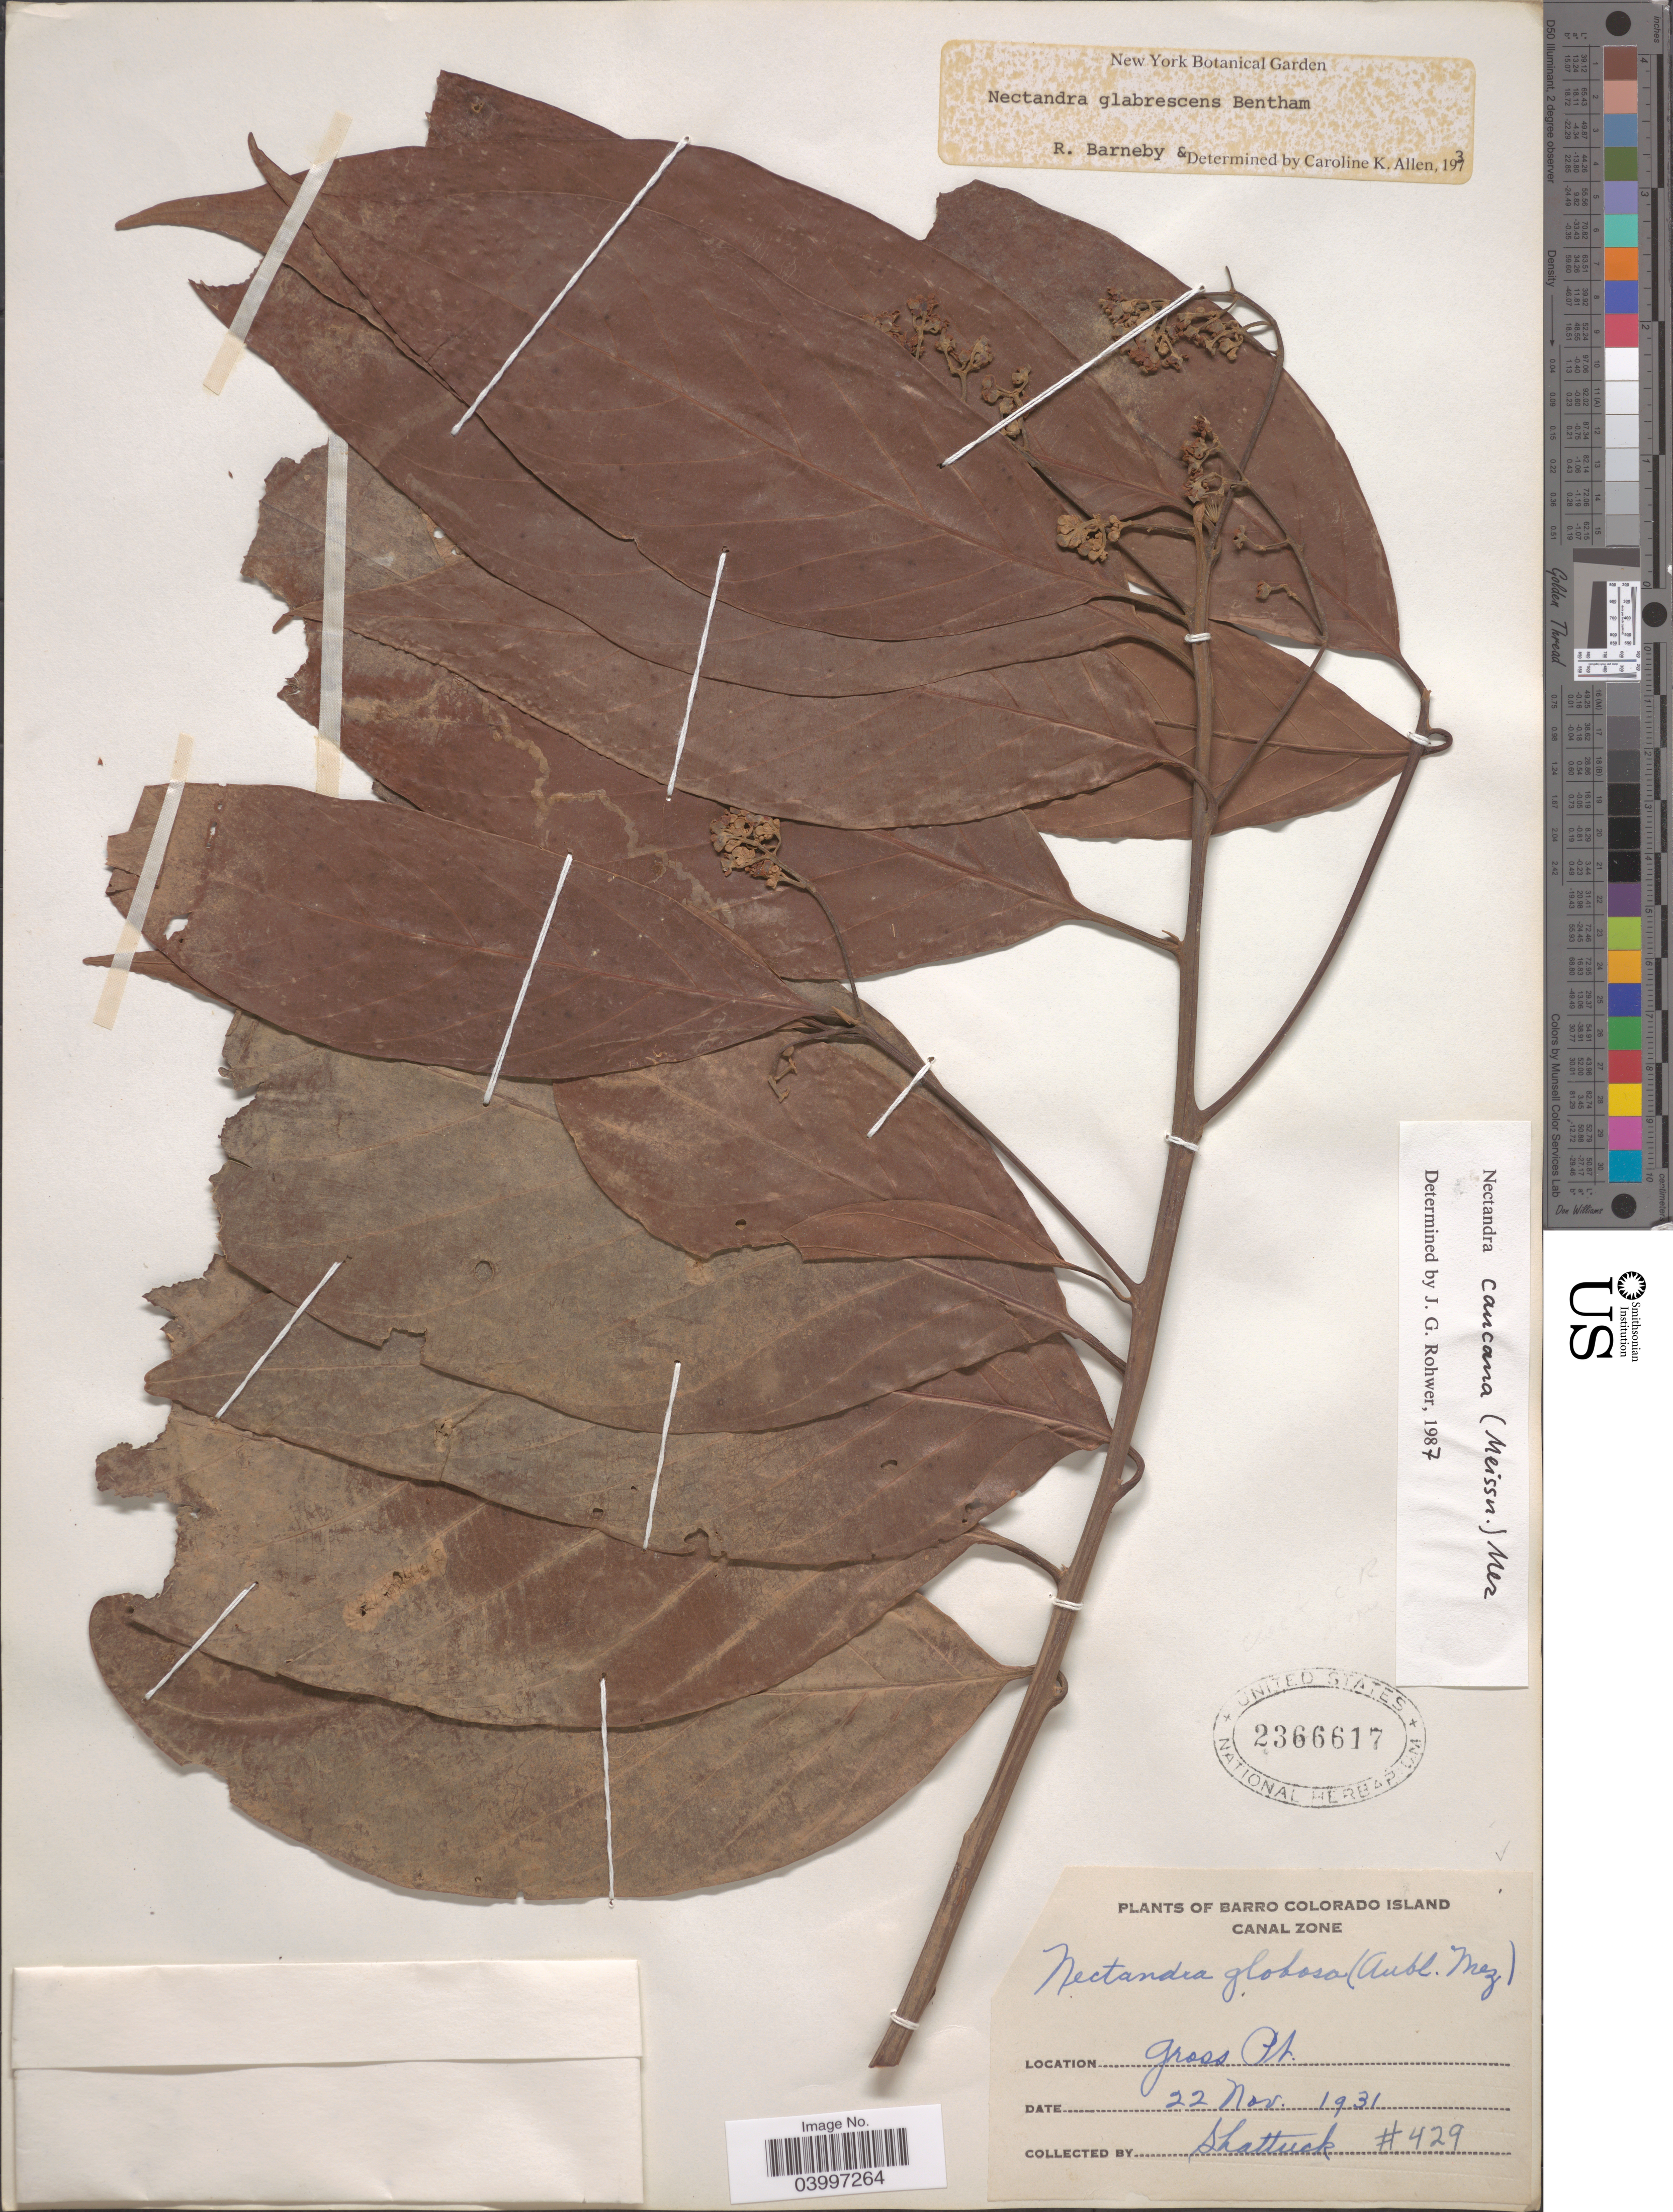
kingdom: Plantae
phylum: Tracheophyta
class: Magnoliopsida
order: Laurales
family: Lauraceae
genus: Nectandra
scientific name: Nectandra caucana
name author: (Meisn.) Mez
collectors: Shattuck, --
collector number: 429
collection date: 1931-11-22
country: Panama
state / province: Panamá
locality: Barro Colorado Island. Canal Zone. Gross Pt.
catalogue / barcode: US 2366617